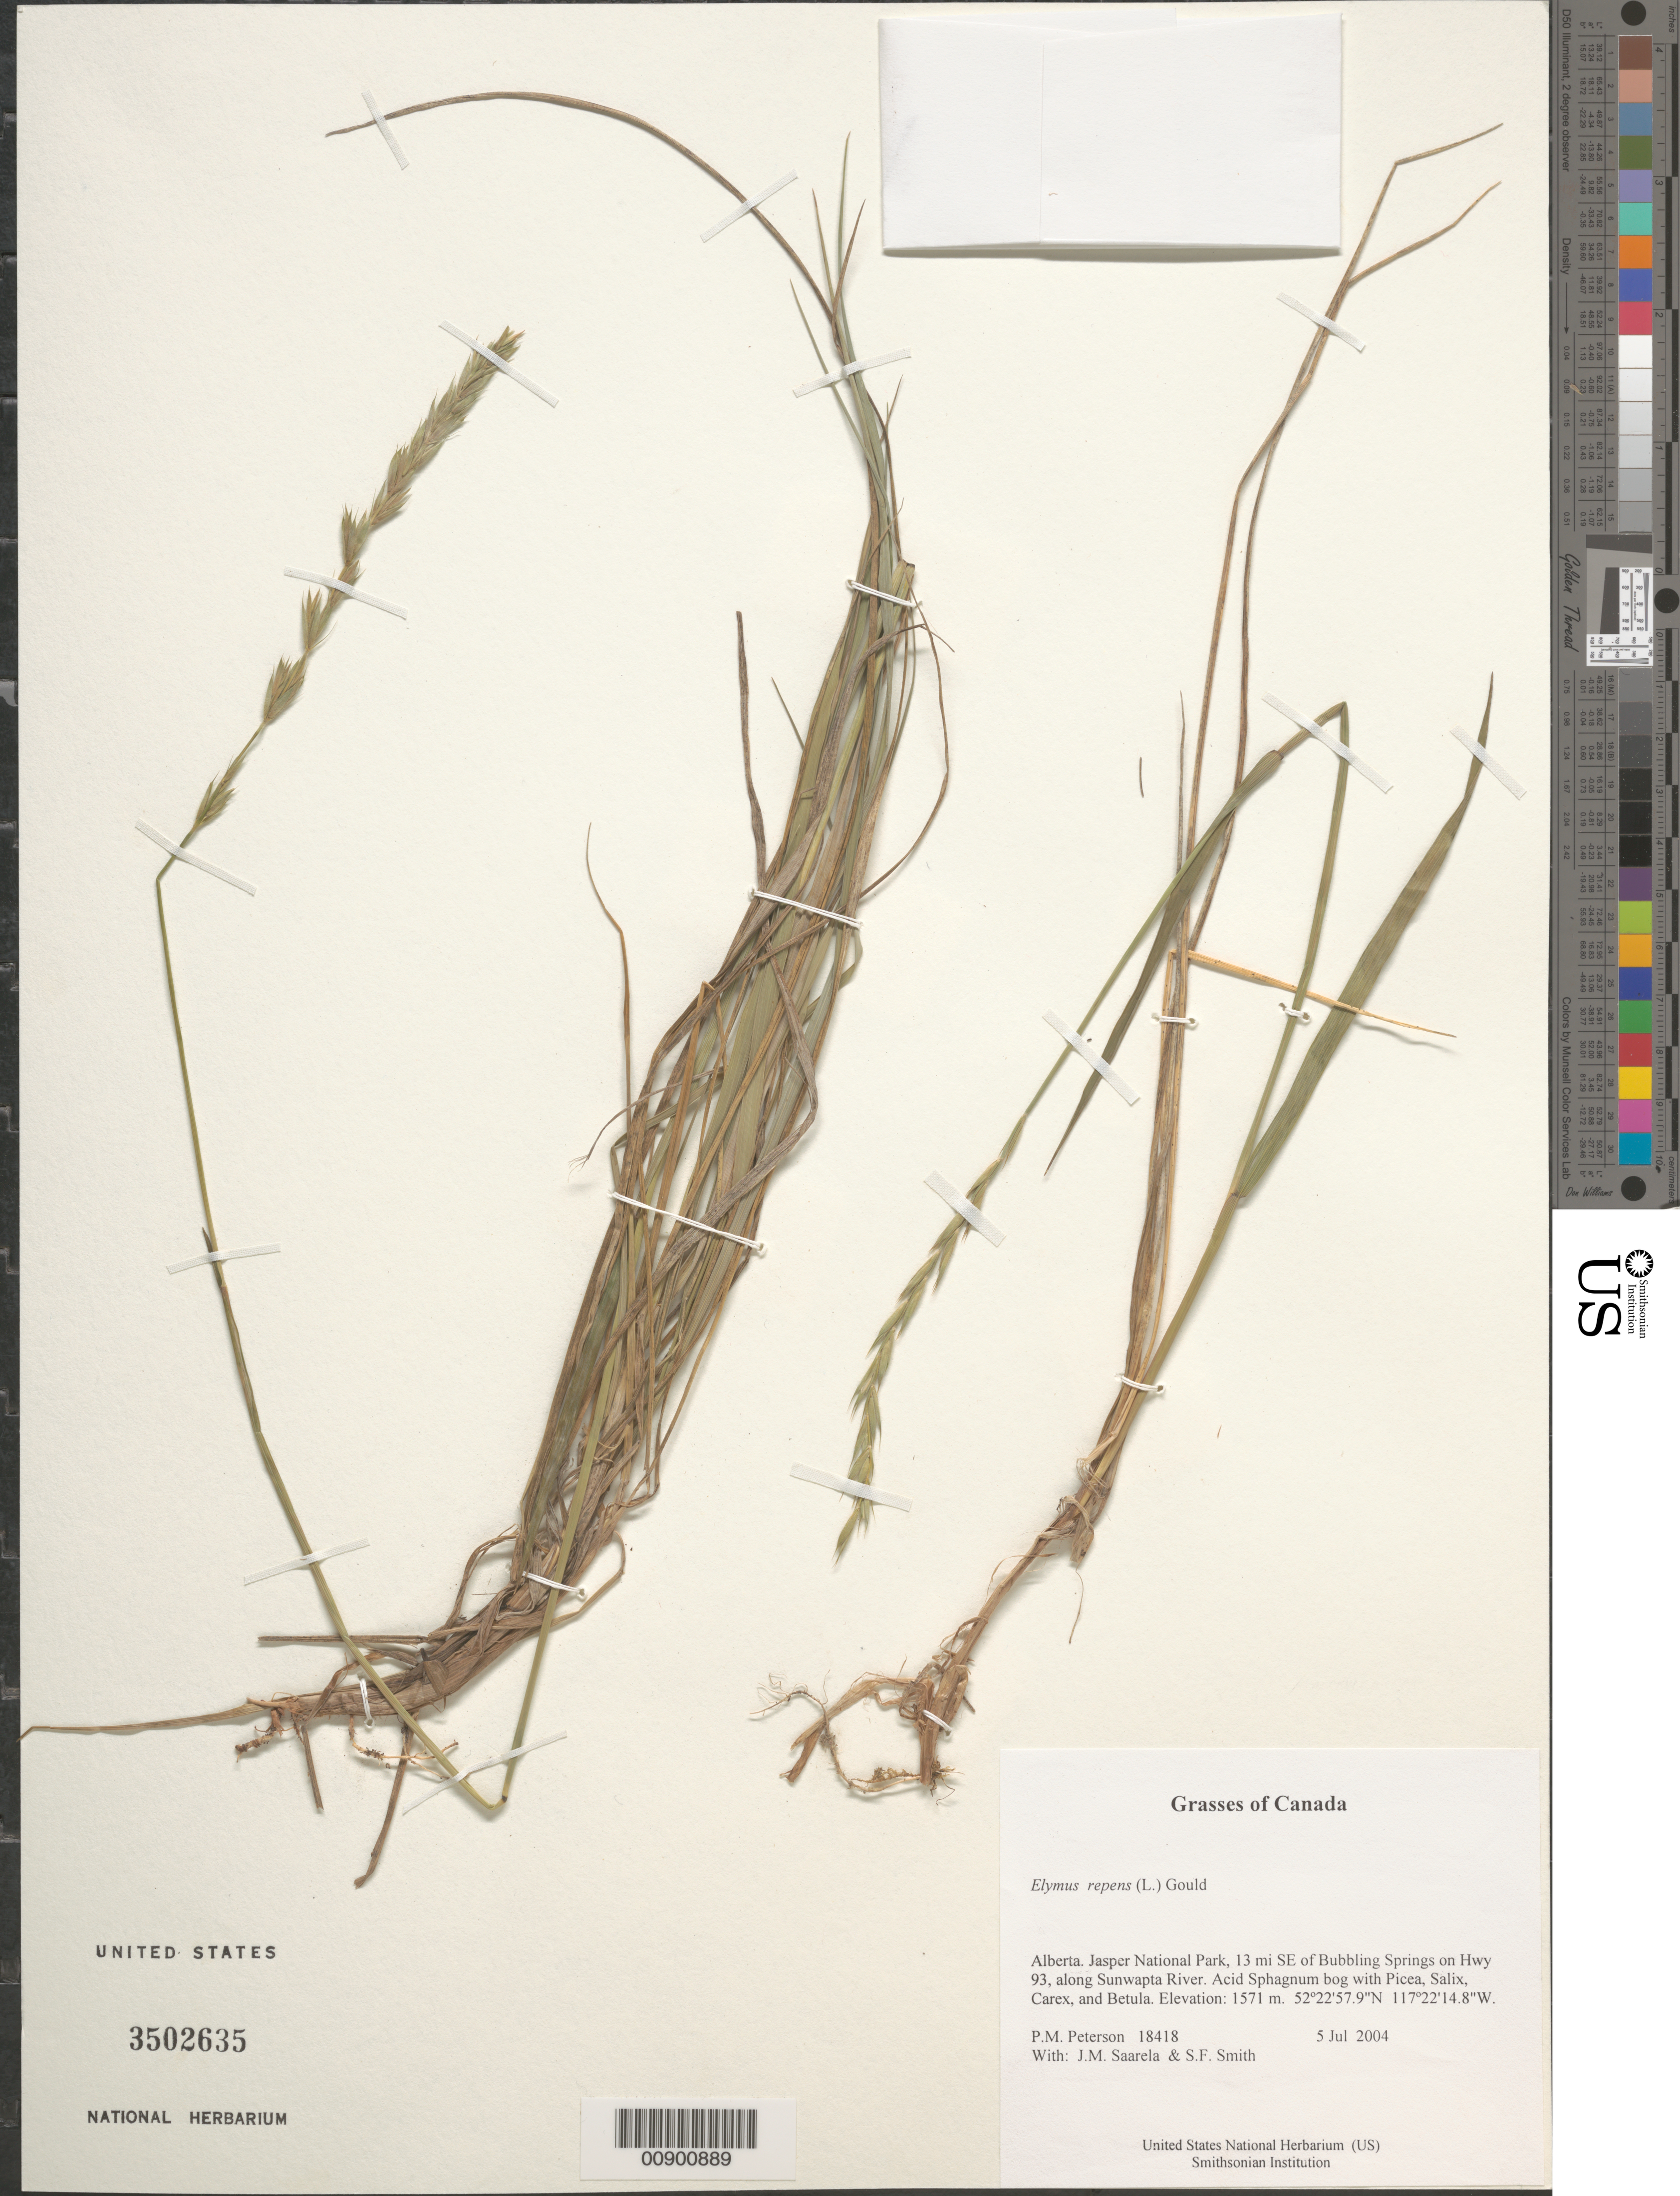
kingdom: Plantae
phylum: Tracheophyta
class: Liliopsida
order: Poales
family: Poaceae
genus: Elymus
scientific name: Elymus repens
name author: (L.) Gould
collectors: P. M. Peterson, J. Saarela & S.F. Smith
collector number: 18418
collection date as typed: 05 Jul 2004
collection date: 2004-07-05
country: Canada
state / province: Alberta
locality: Jasper National Park, 13 mi SE of Bubbling Springs on Hwy 93, along Sunwapta River. Acid Sphagnum bog with Picea, Salix, Carex, and Betula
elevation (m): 1571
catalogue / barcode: US 3502635